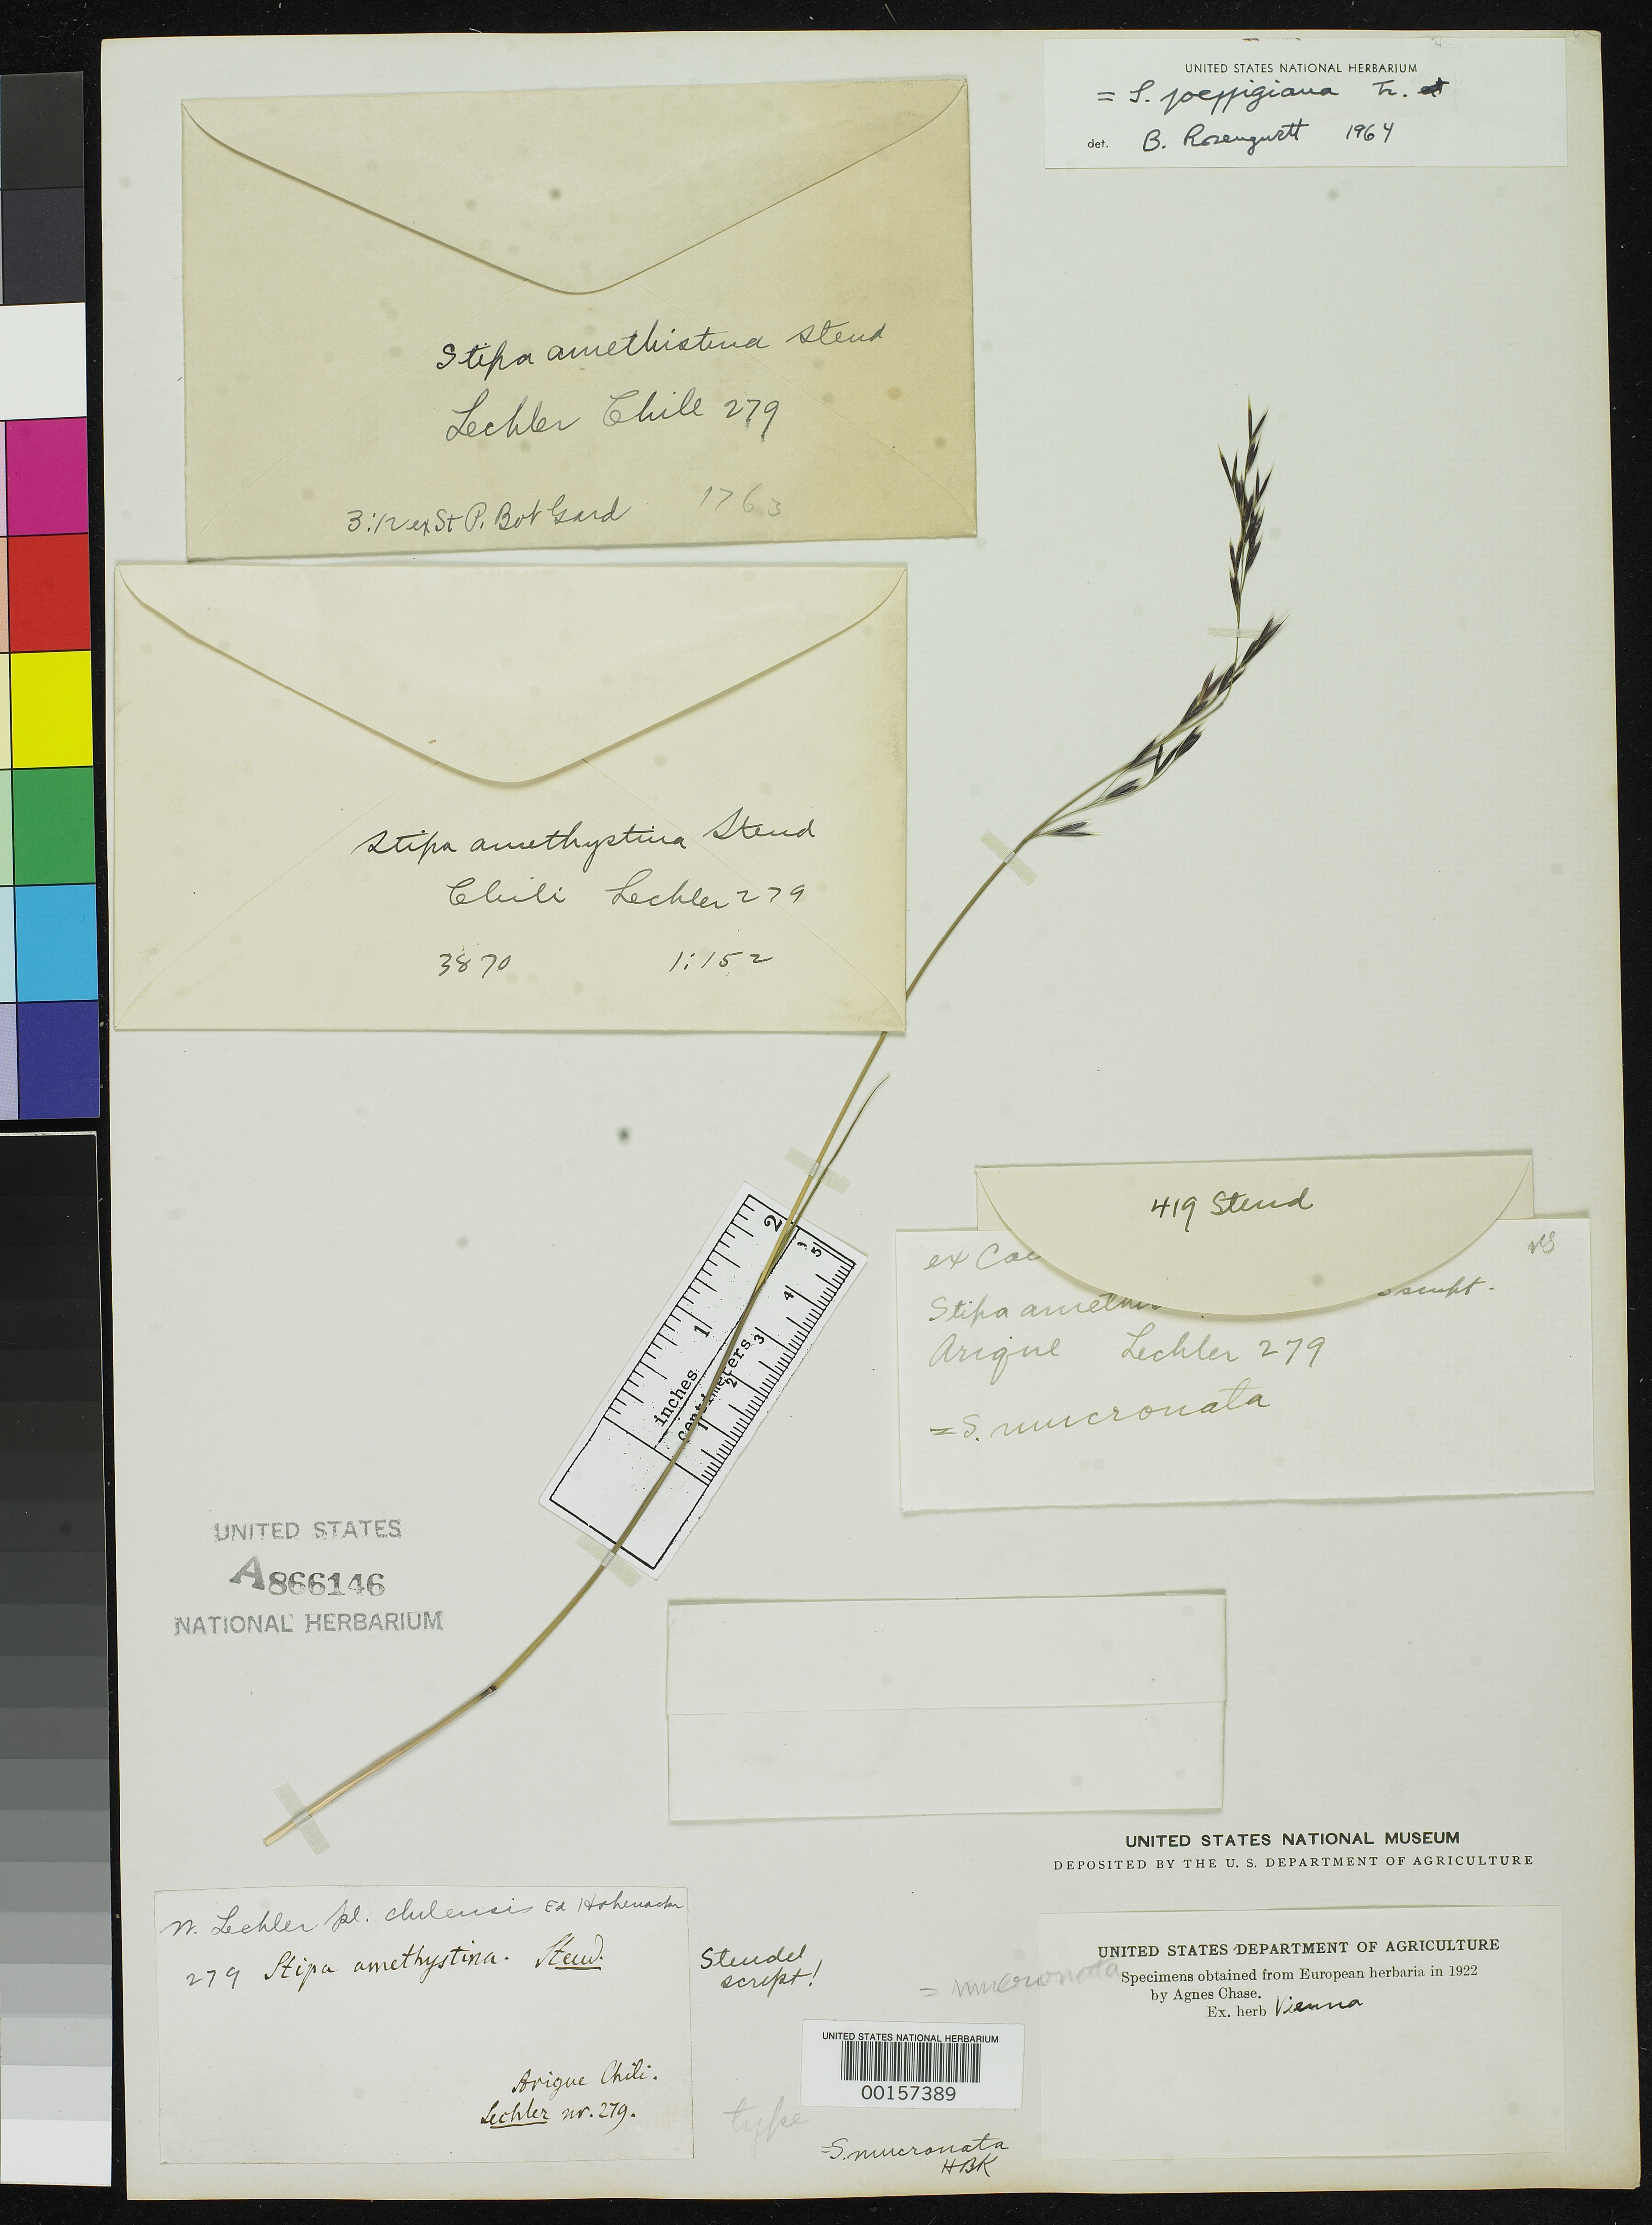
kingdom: Plantae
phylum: Tracheophyta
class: Liliopsida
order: Poales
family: Poaceae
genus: Stipa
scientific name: Stipa amethystina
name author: Steud.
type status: Type Fragment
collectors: W. Lechler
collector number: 279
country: Chile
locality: Arigue.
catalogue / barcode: US 866146A